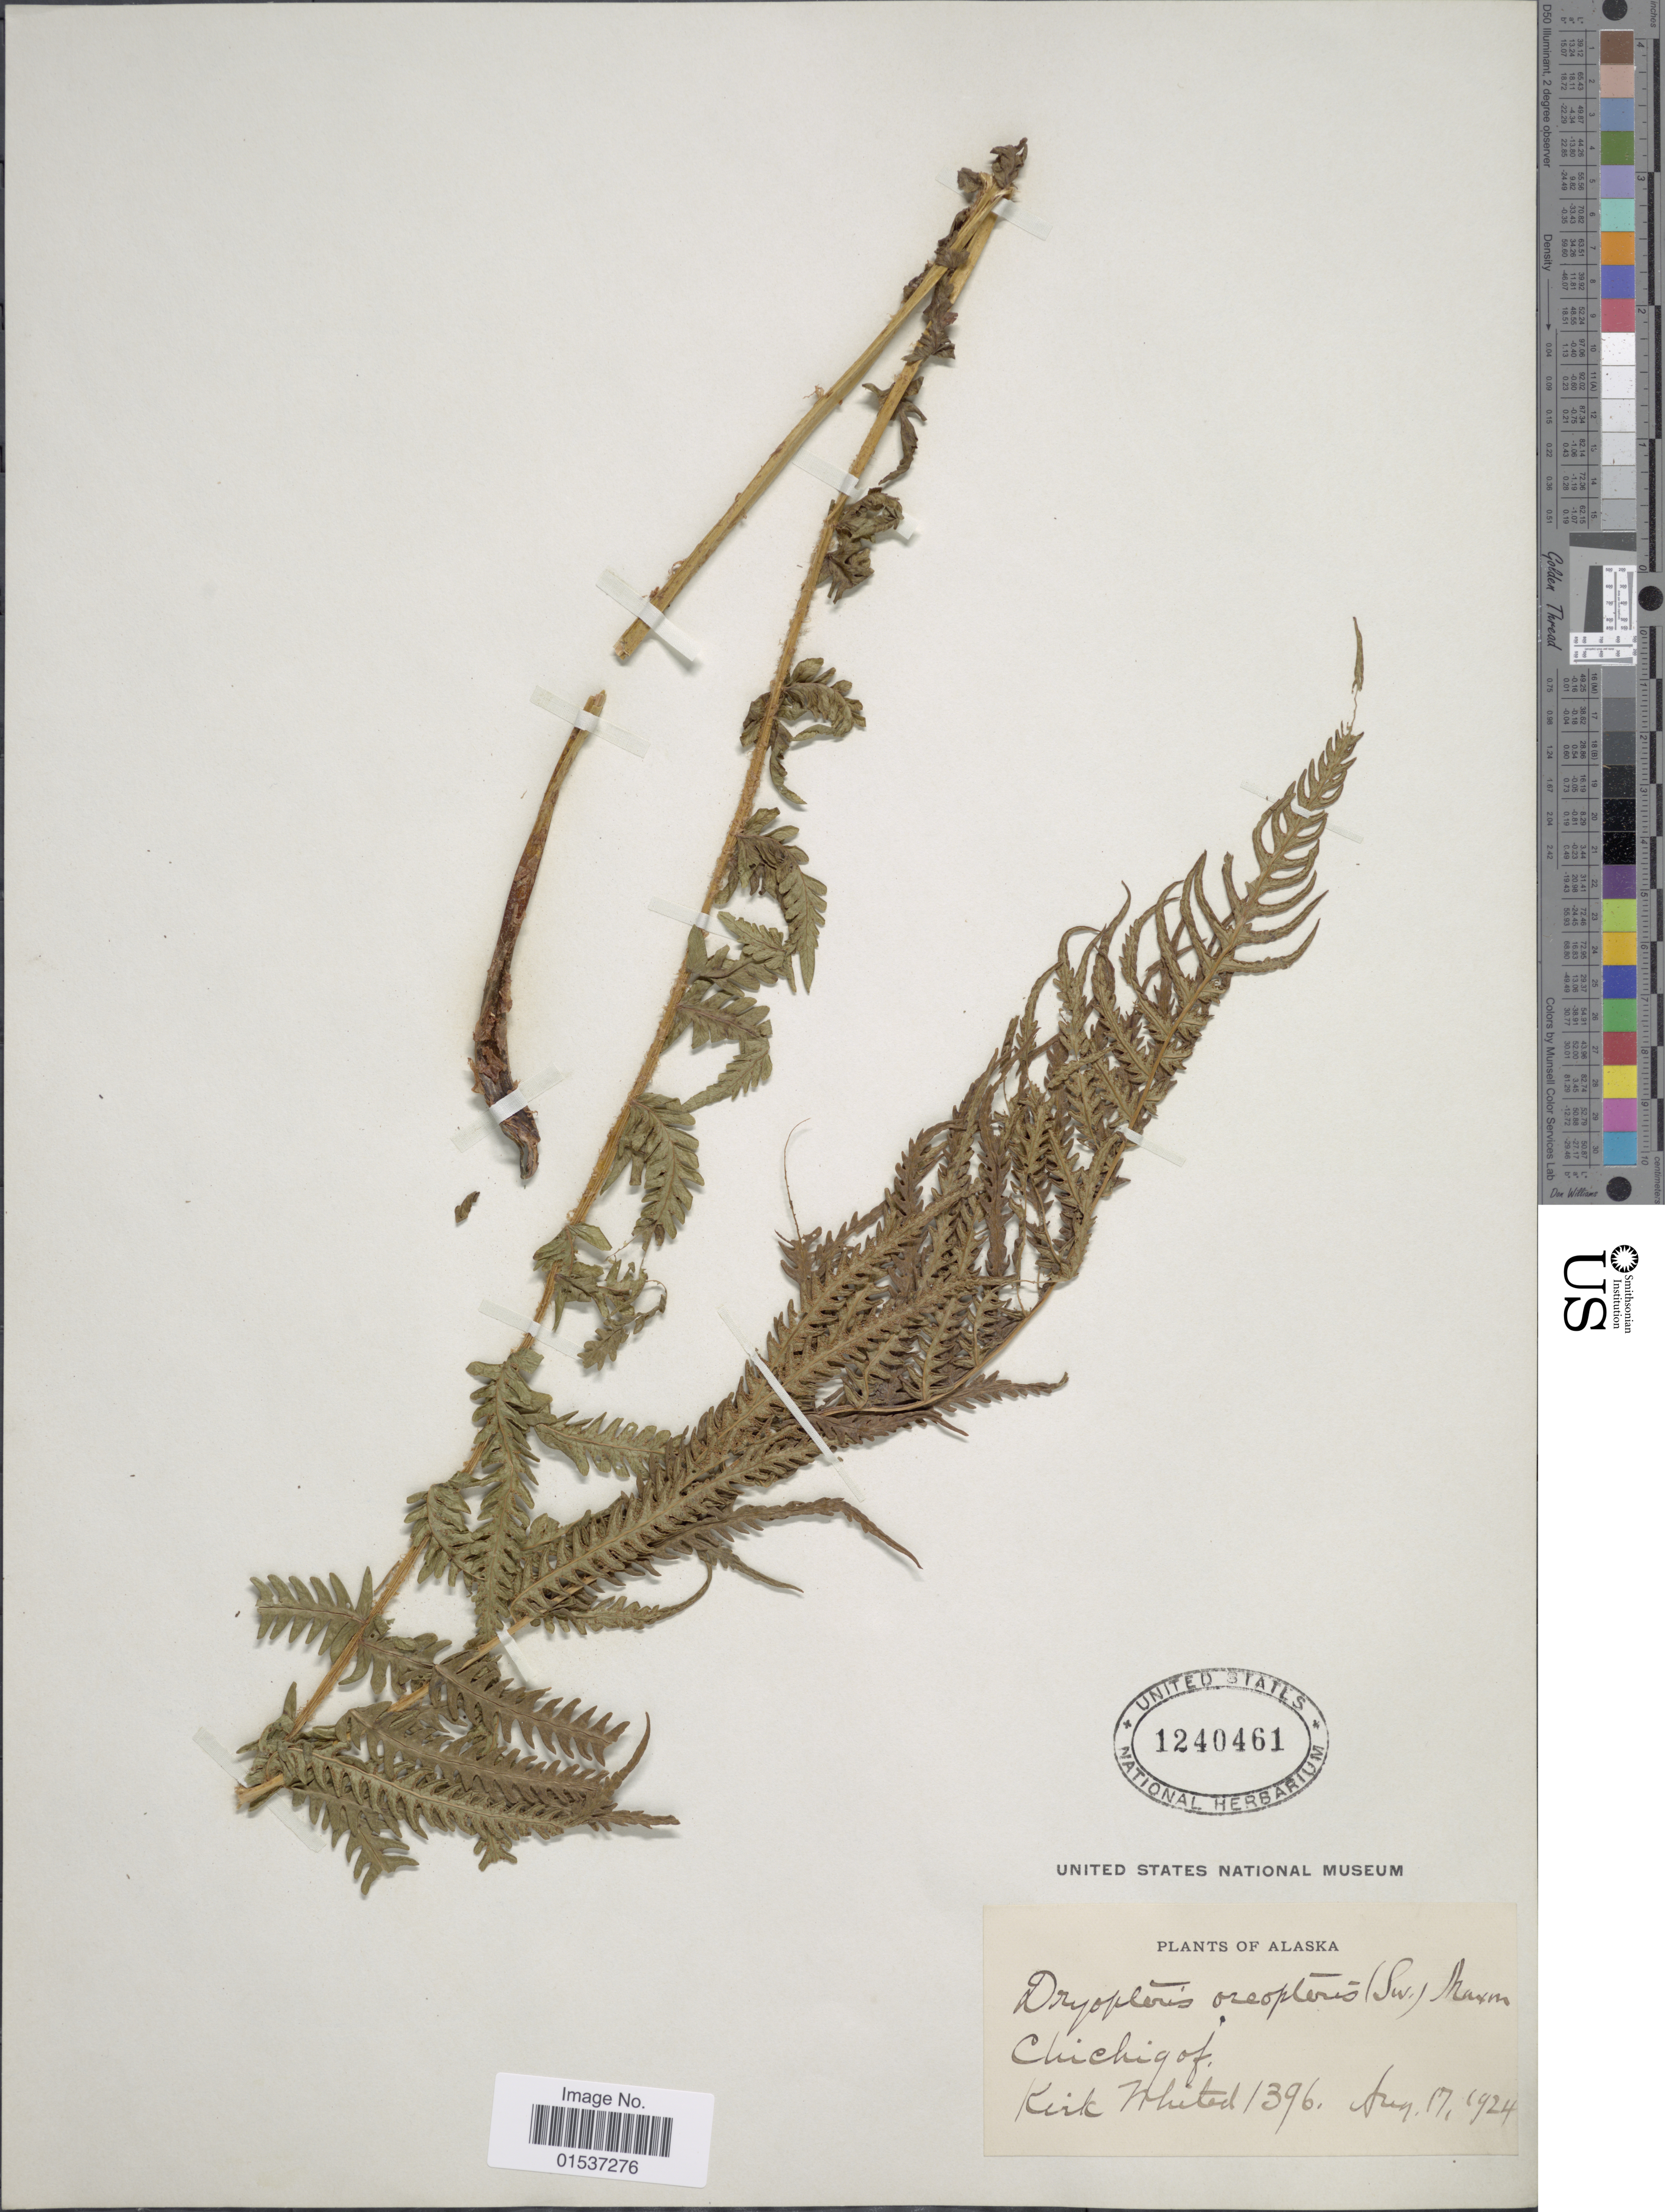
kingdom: Plantae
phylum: Tracheophyta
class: Polypodiopsida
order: Polypodiales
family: Thelypteridaceae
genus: Oreopteris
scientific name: Oreopteris limbosperma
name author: (All.) K. Iwats.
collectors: K. Whited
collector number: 1396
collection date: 1924-08-17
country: United States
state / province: Alaska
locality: Chichagof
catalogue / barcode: US 1240461